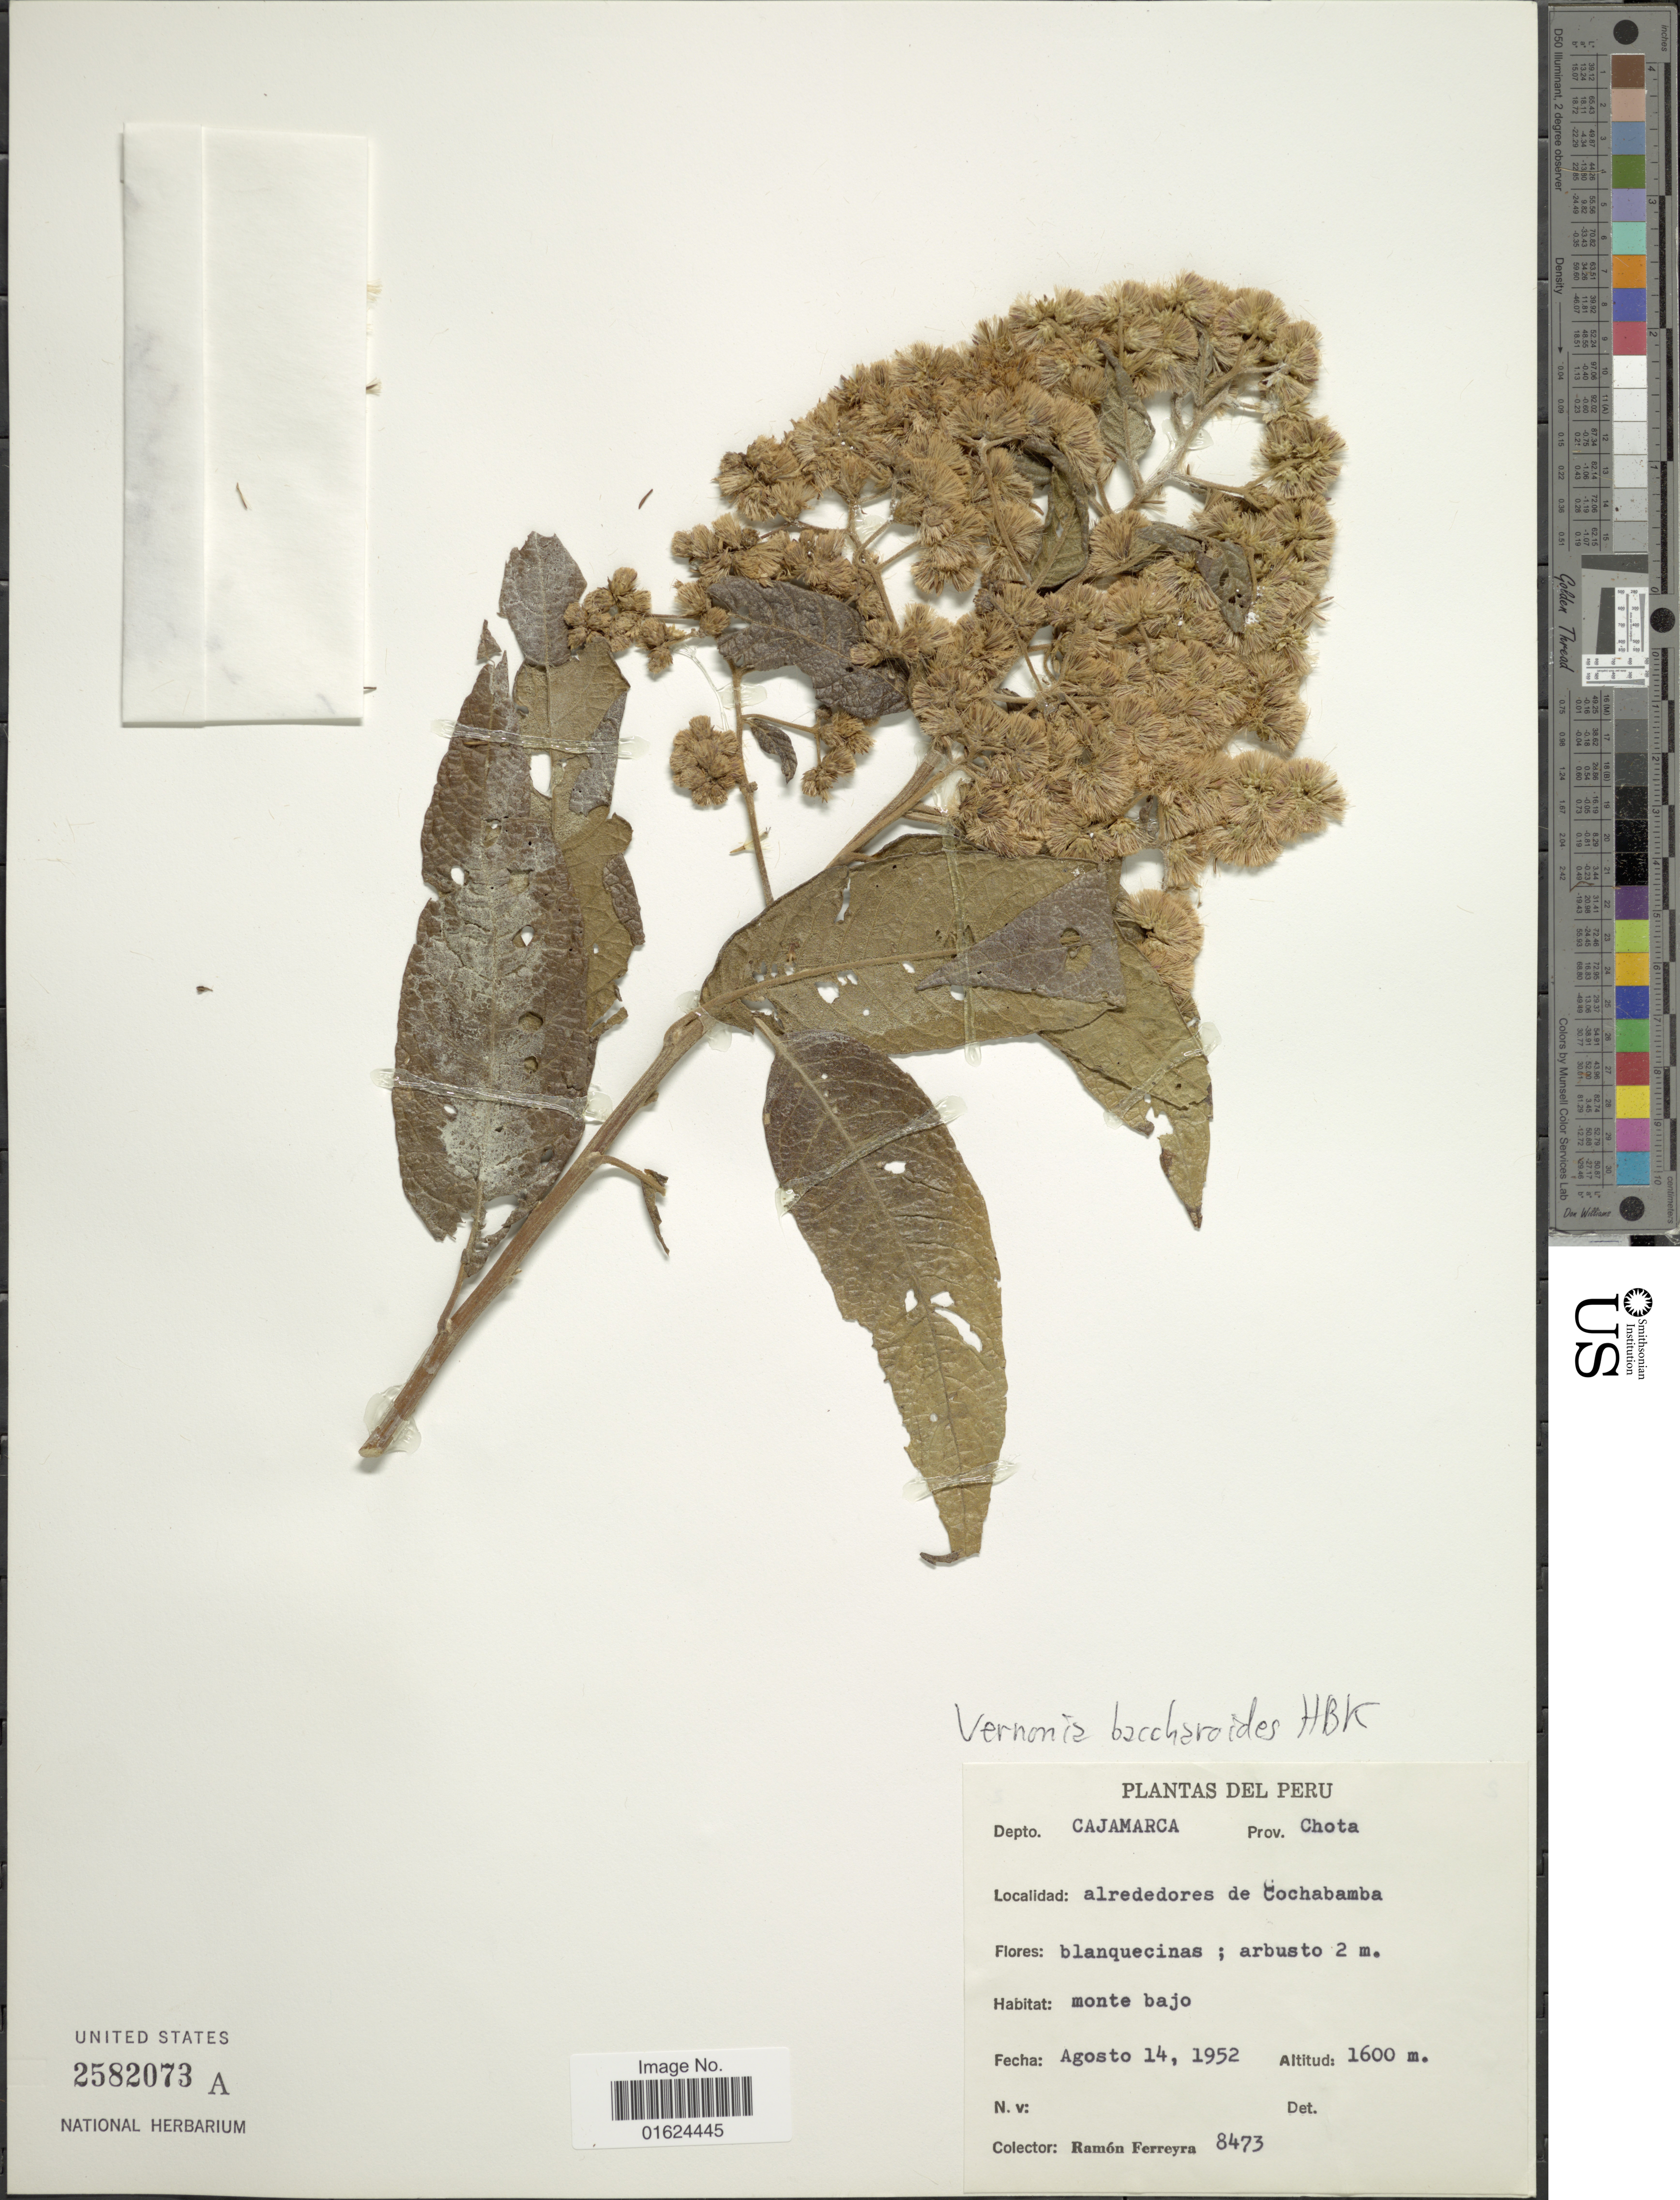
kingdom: Plantae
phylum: Tracheophyta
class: Magnoliopsida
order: Asterales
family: Asteraceae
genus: Vernonanthura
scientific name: Vernonanthura patens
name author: (Kunth) H. Rob.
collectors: R. A. Ferreyra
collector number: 8473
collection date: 1952-08-14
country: Peru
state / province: Cajamarca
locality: Depto. Cajamarca, Prov. Chota, alrededores de Cochabamba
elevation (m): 1600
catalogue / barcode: US 2582073A